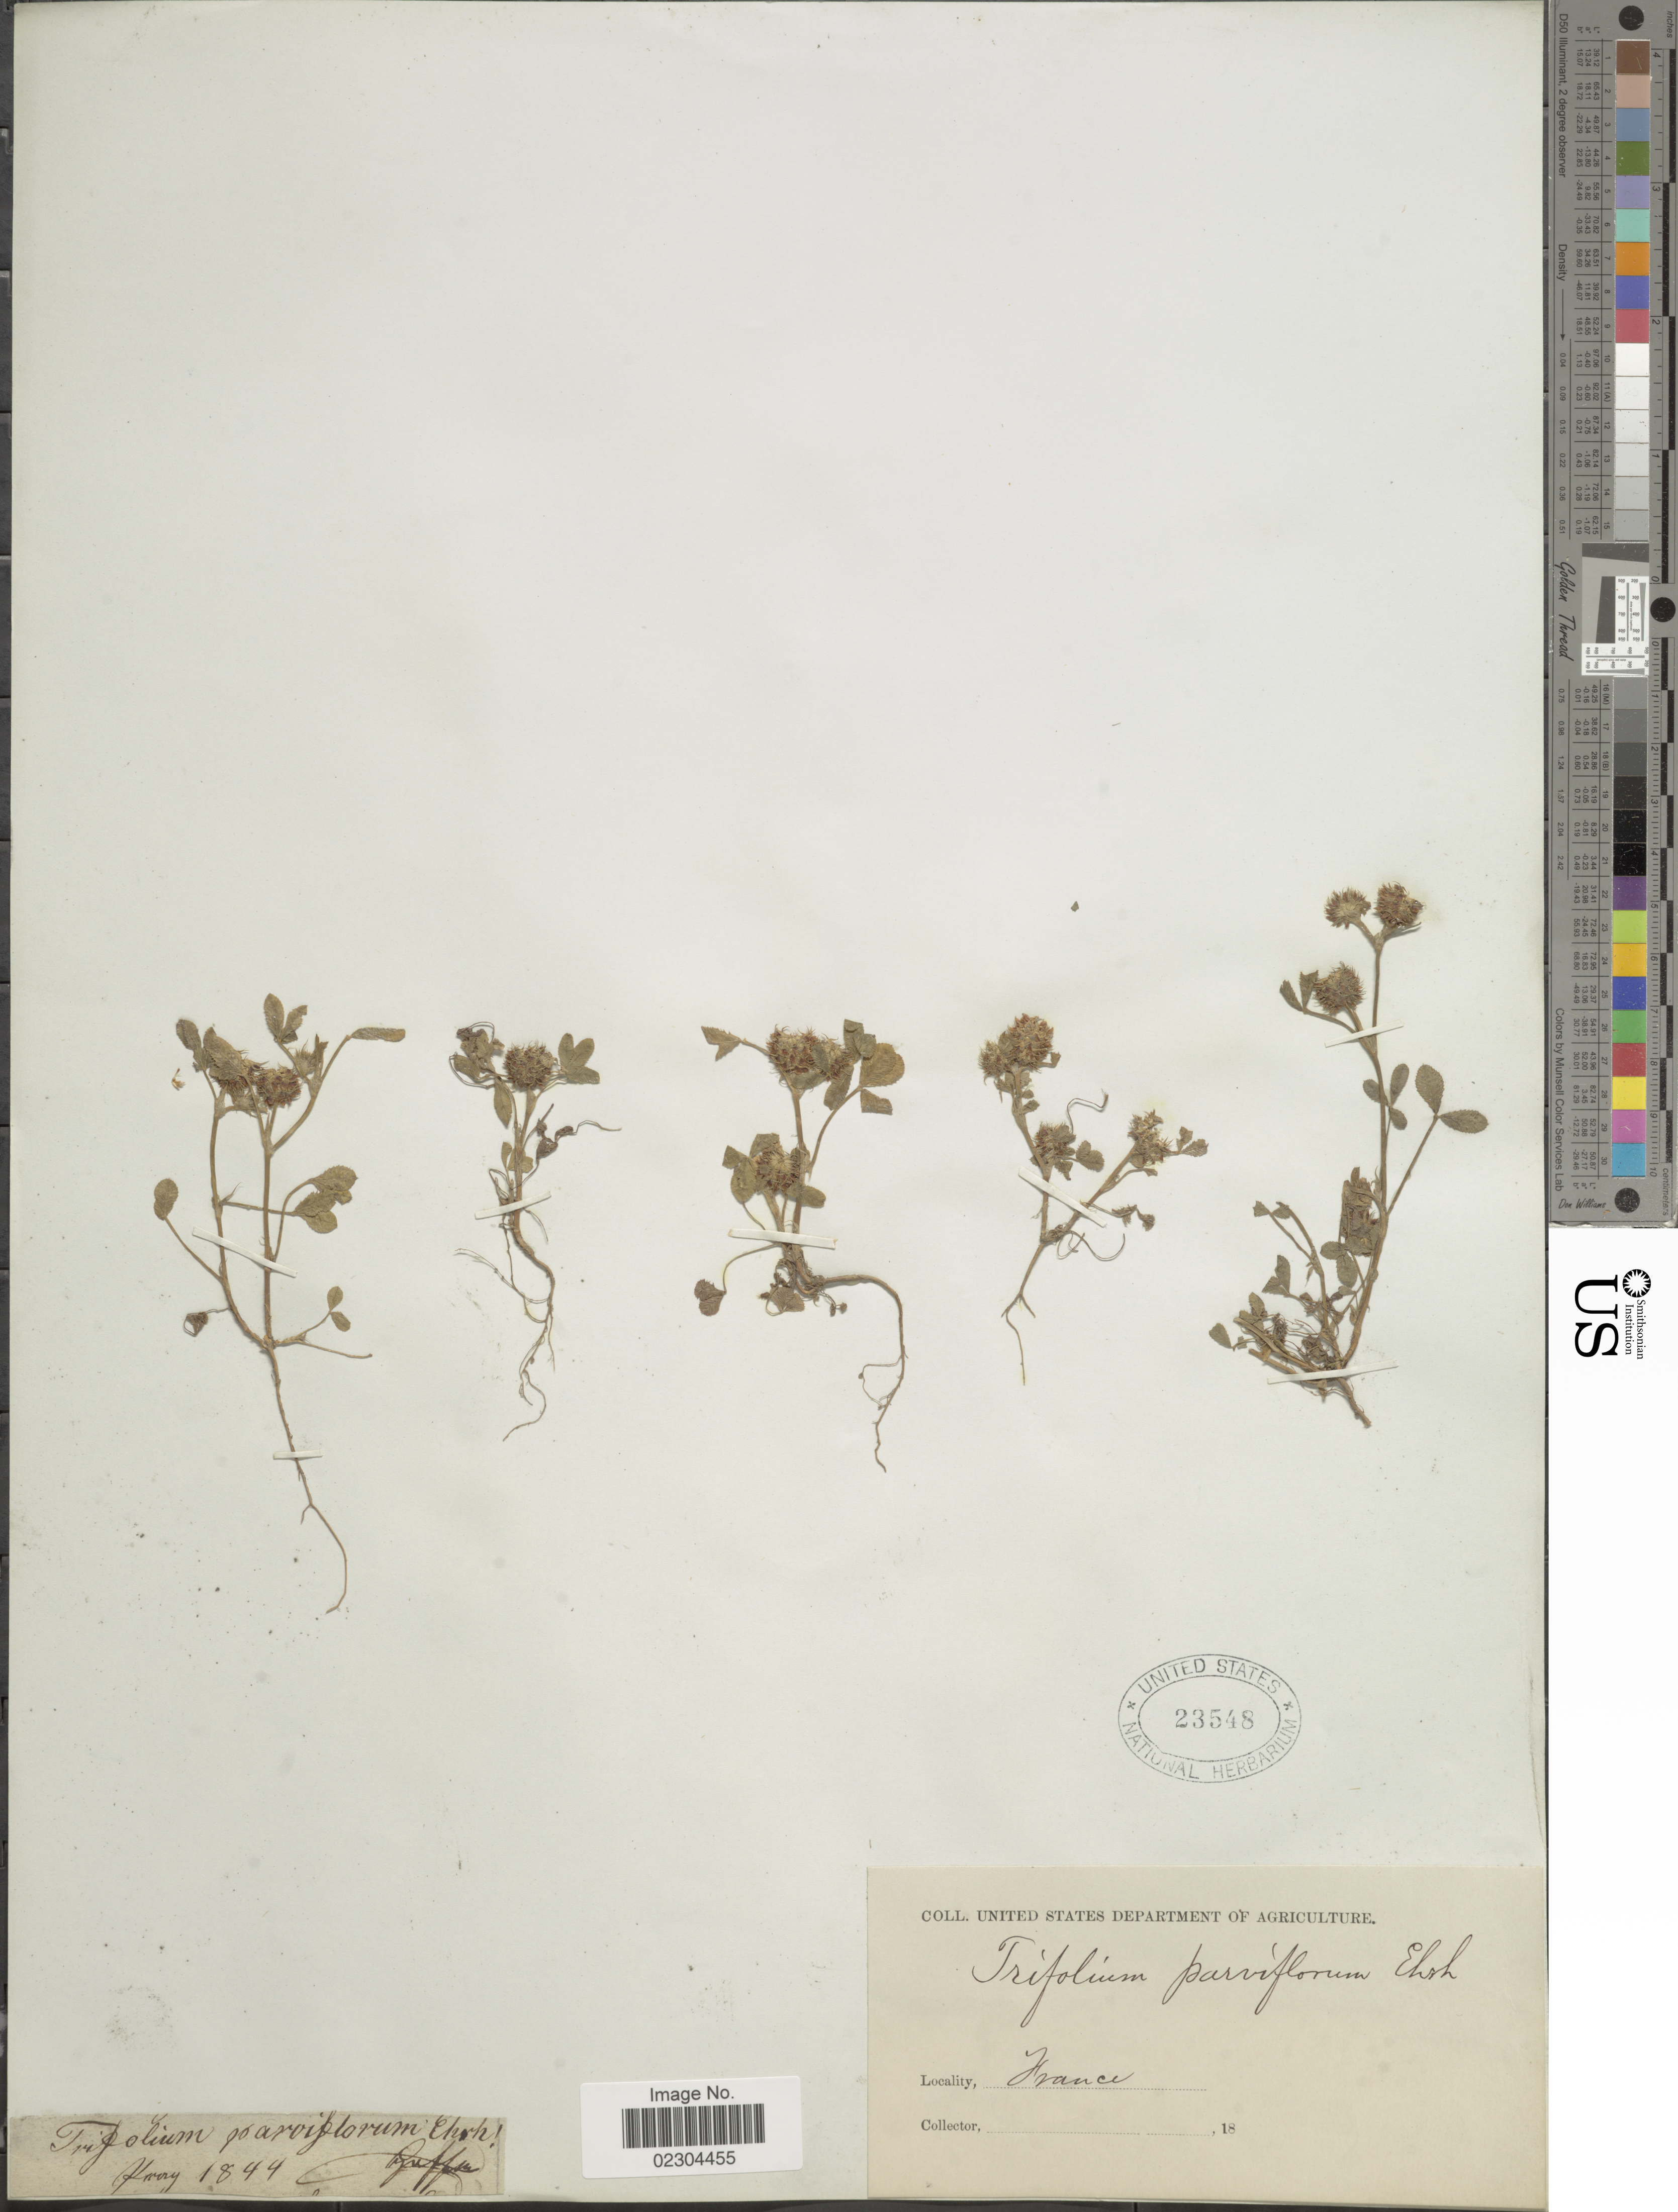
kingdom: Plantae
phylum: Tracheophyta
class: Magnoliopsida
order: Fabales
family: Fabaceae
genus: Trifolium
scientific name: Trifolium parviflorum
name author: Ehrh.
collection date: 1844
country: France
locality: Ivory [interpreted]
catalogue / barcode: US 23548